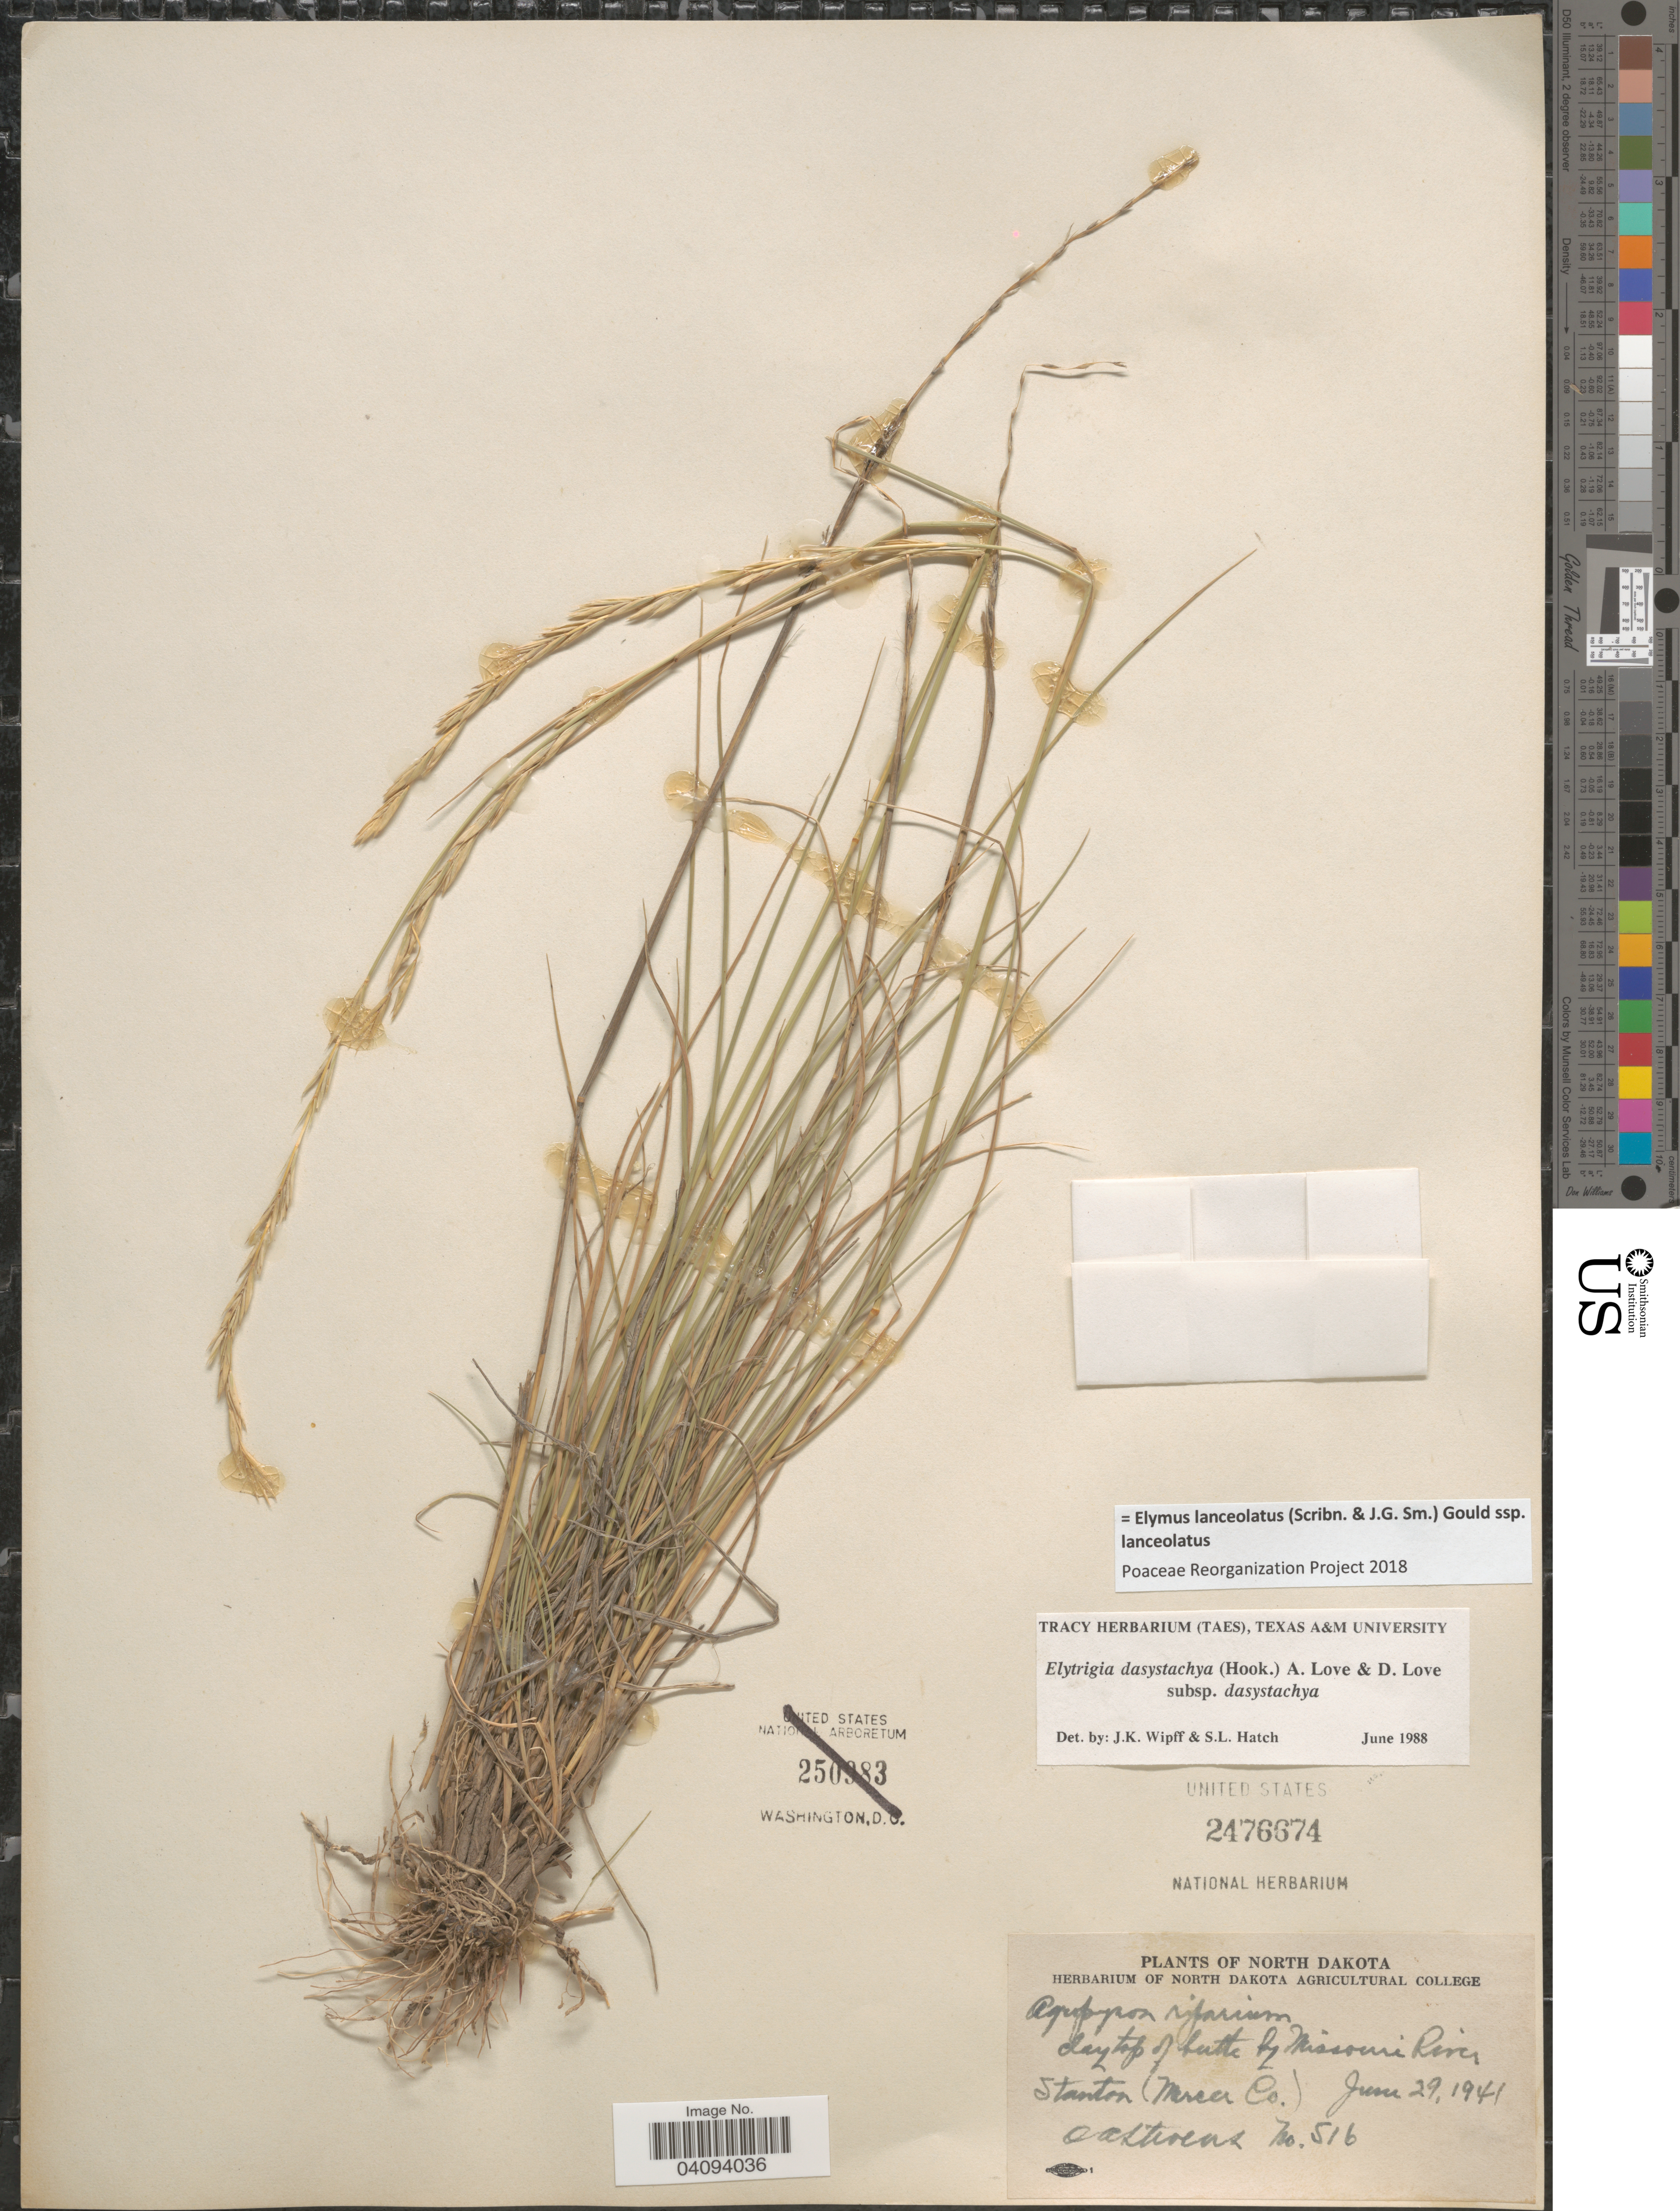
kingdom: Plantae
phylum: Tracheophyta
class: Liliopsida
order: Poales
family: Poaceae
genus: Elymus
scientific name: Elymus lanceolatus subsp. lanceolatus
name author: (Scribn. & J.G. Sm.) Gould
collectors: O. A. Stevens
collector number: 516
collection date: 1941-06-29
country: United States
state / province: North Dakota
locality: Clay top of butte by Missouri River. Stanton (Mercer Co.).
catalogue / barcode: US 2476674